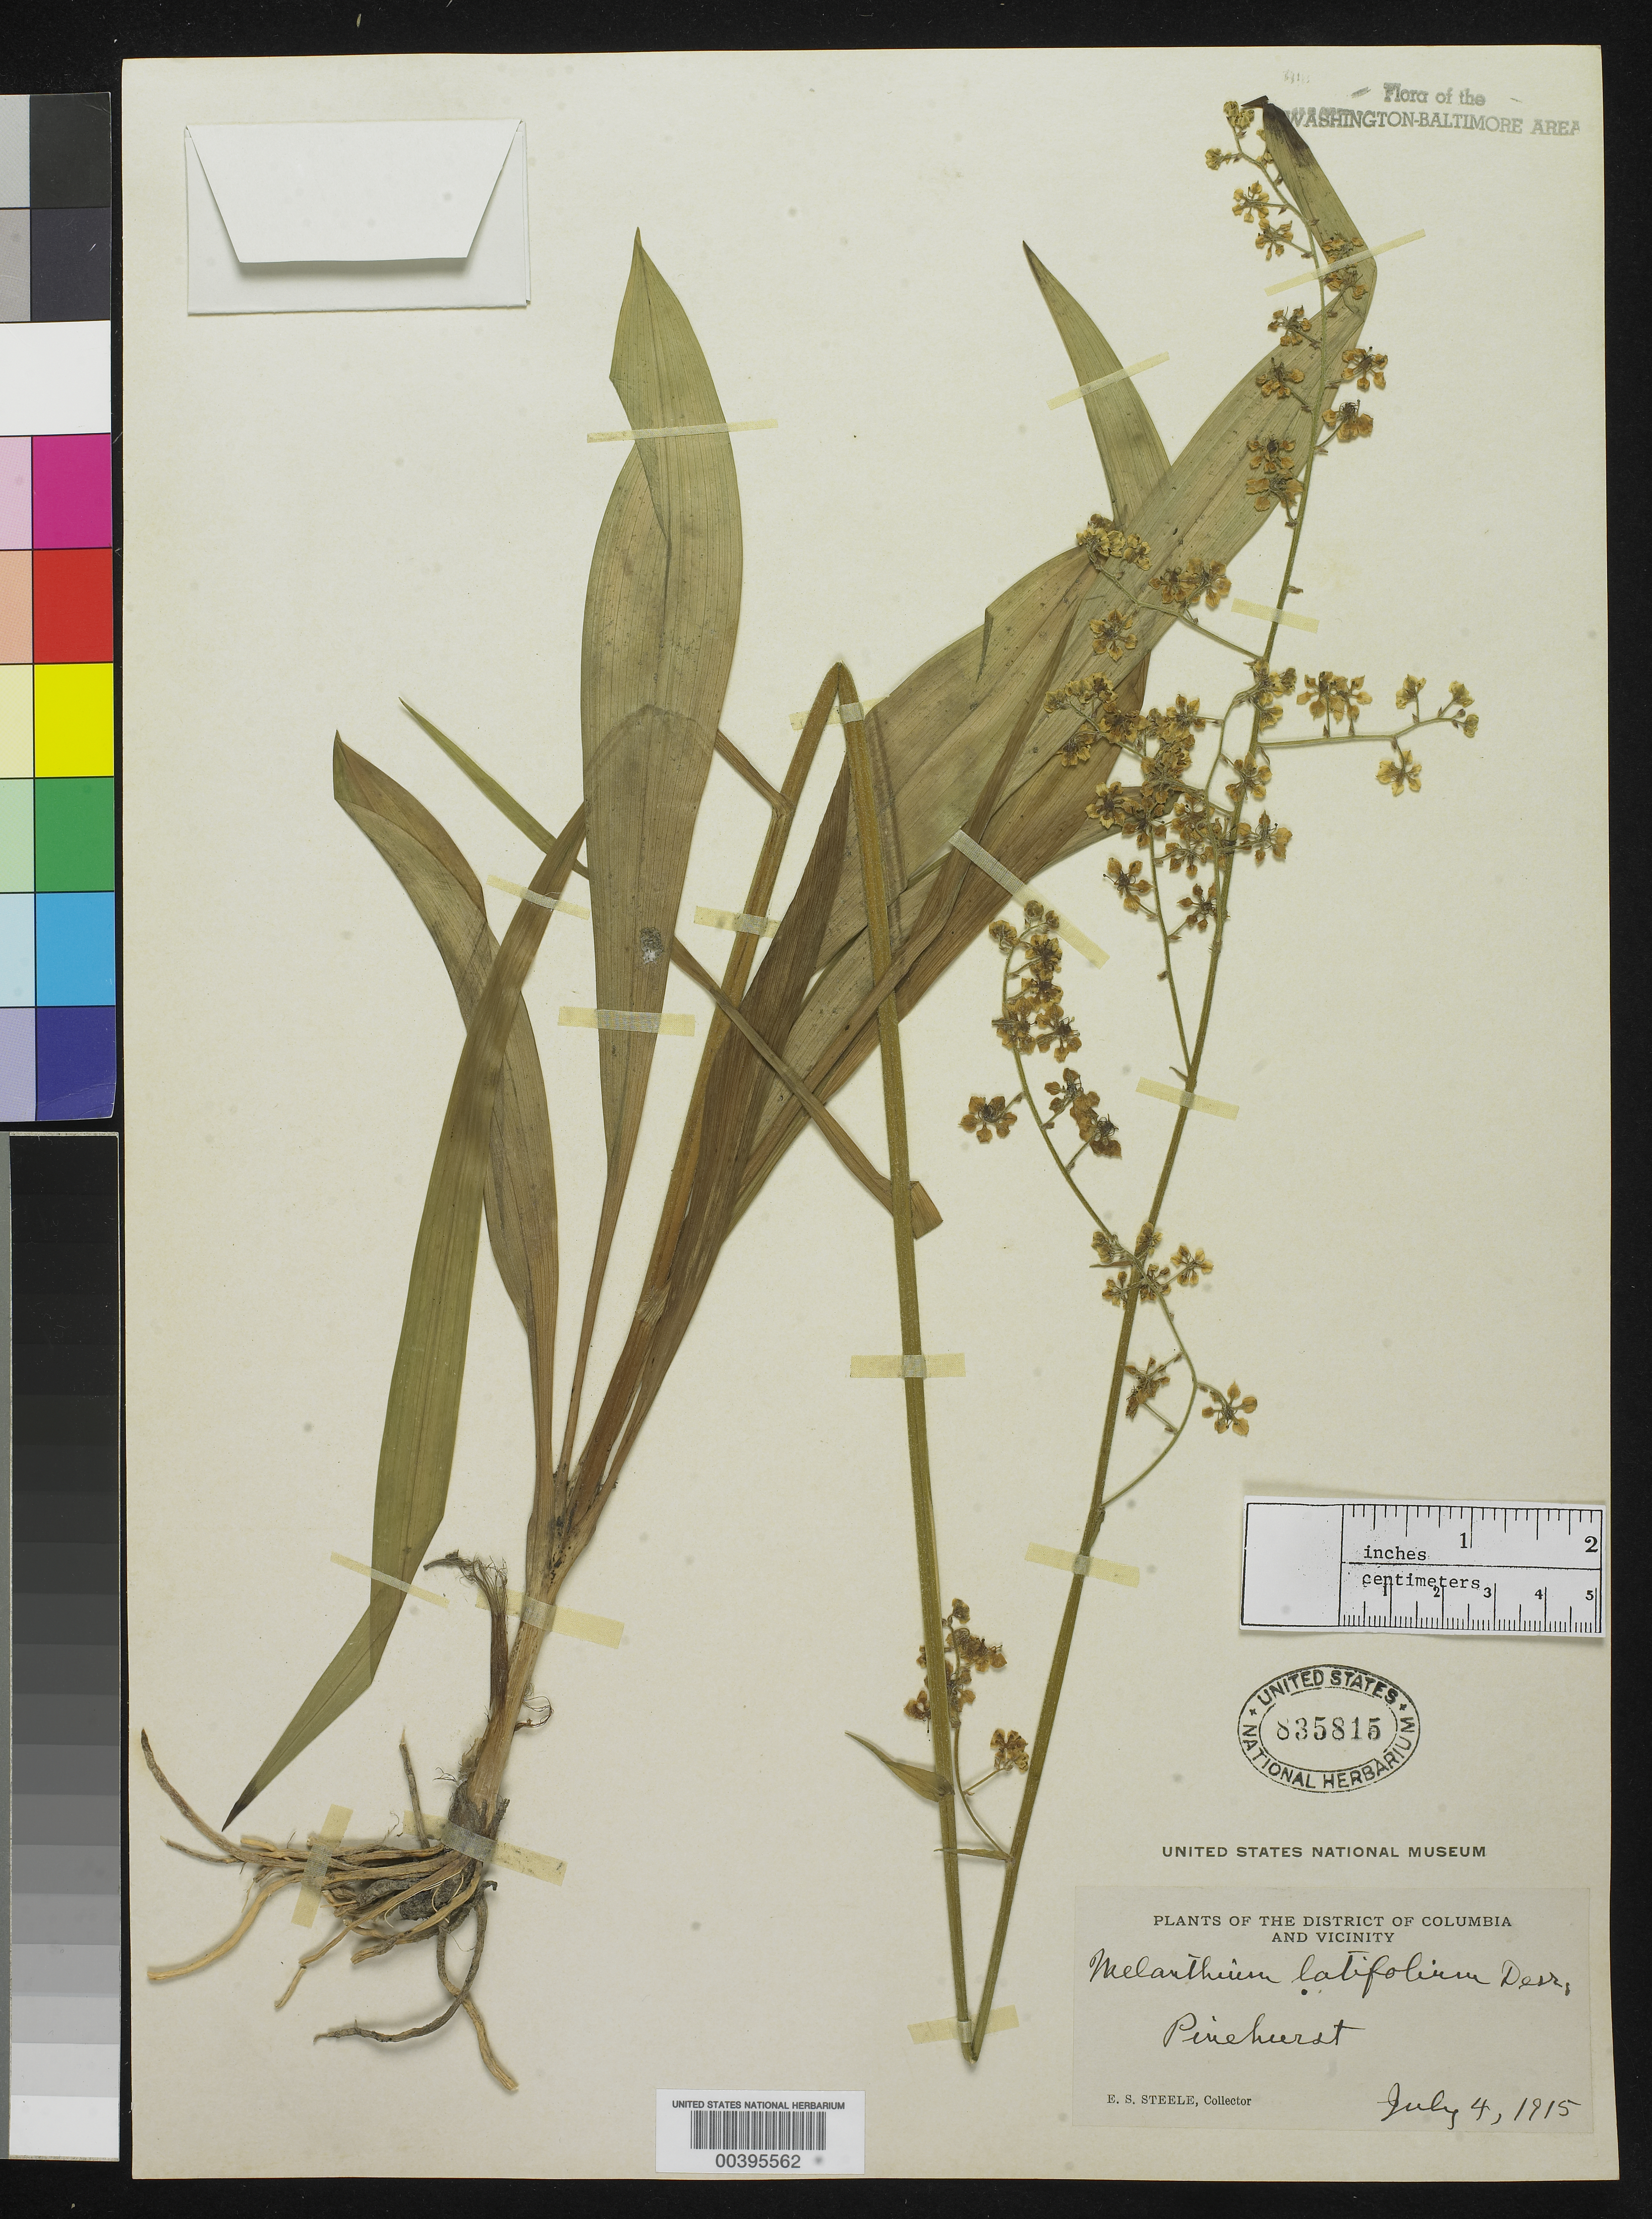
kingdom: Plantae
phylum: Tracheophyta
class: Liliopsida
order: Liliales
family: Melanthiaceae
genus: Melanthium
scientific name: Melanthium hybridum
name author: Walter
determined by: Strong, Mark T., (BOT), Smithsonian Institution - National Museum of Natural History (UNITED STATES)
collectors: E. Steele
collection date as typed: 04 Jul 1915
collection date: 1915-07-04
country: United States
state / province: District of Columbia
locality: Pinehurst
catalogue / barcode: US 835815